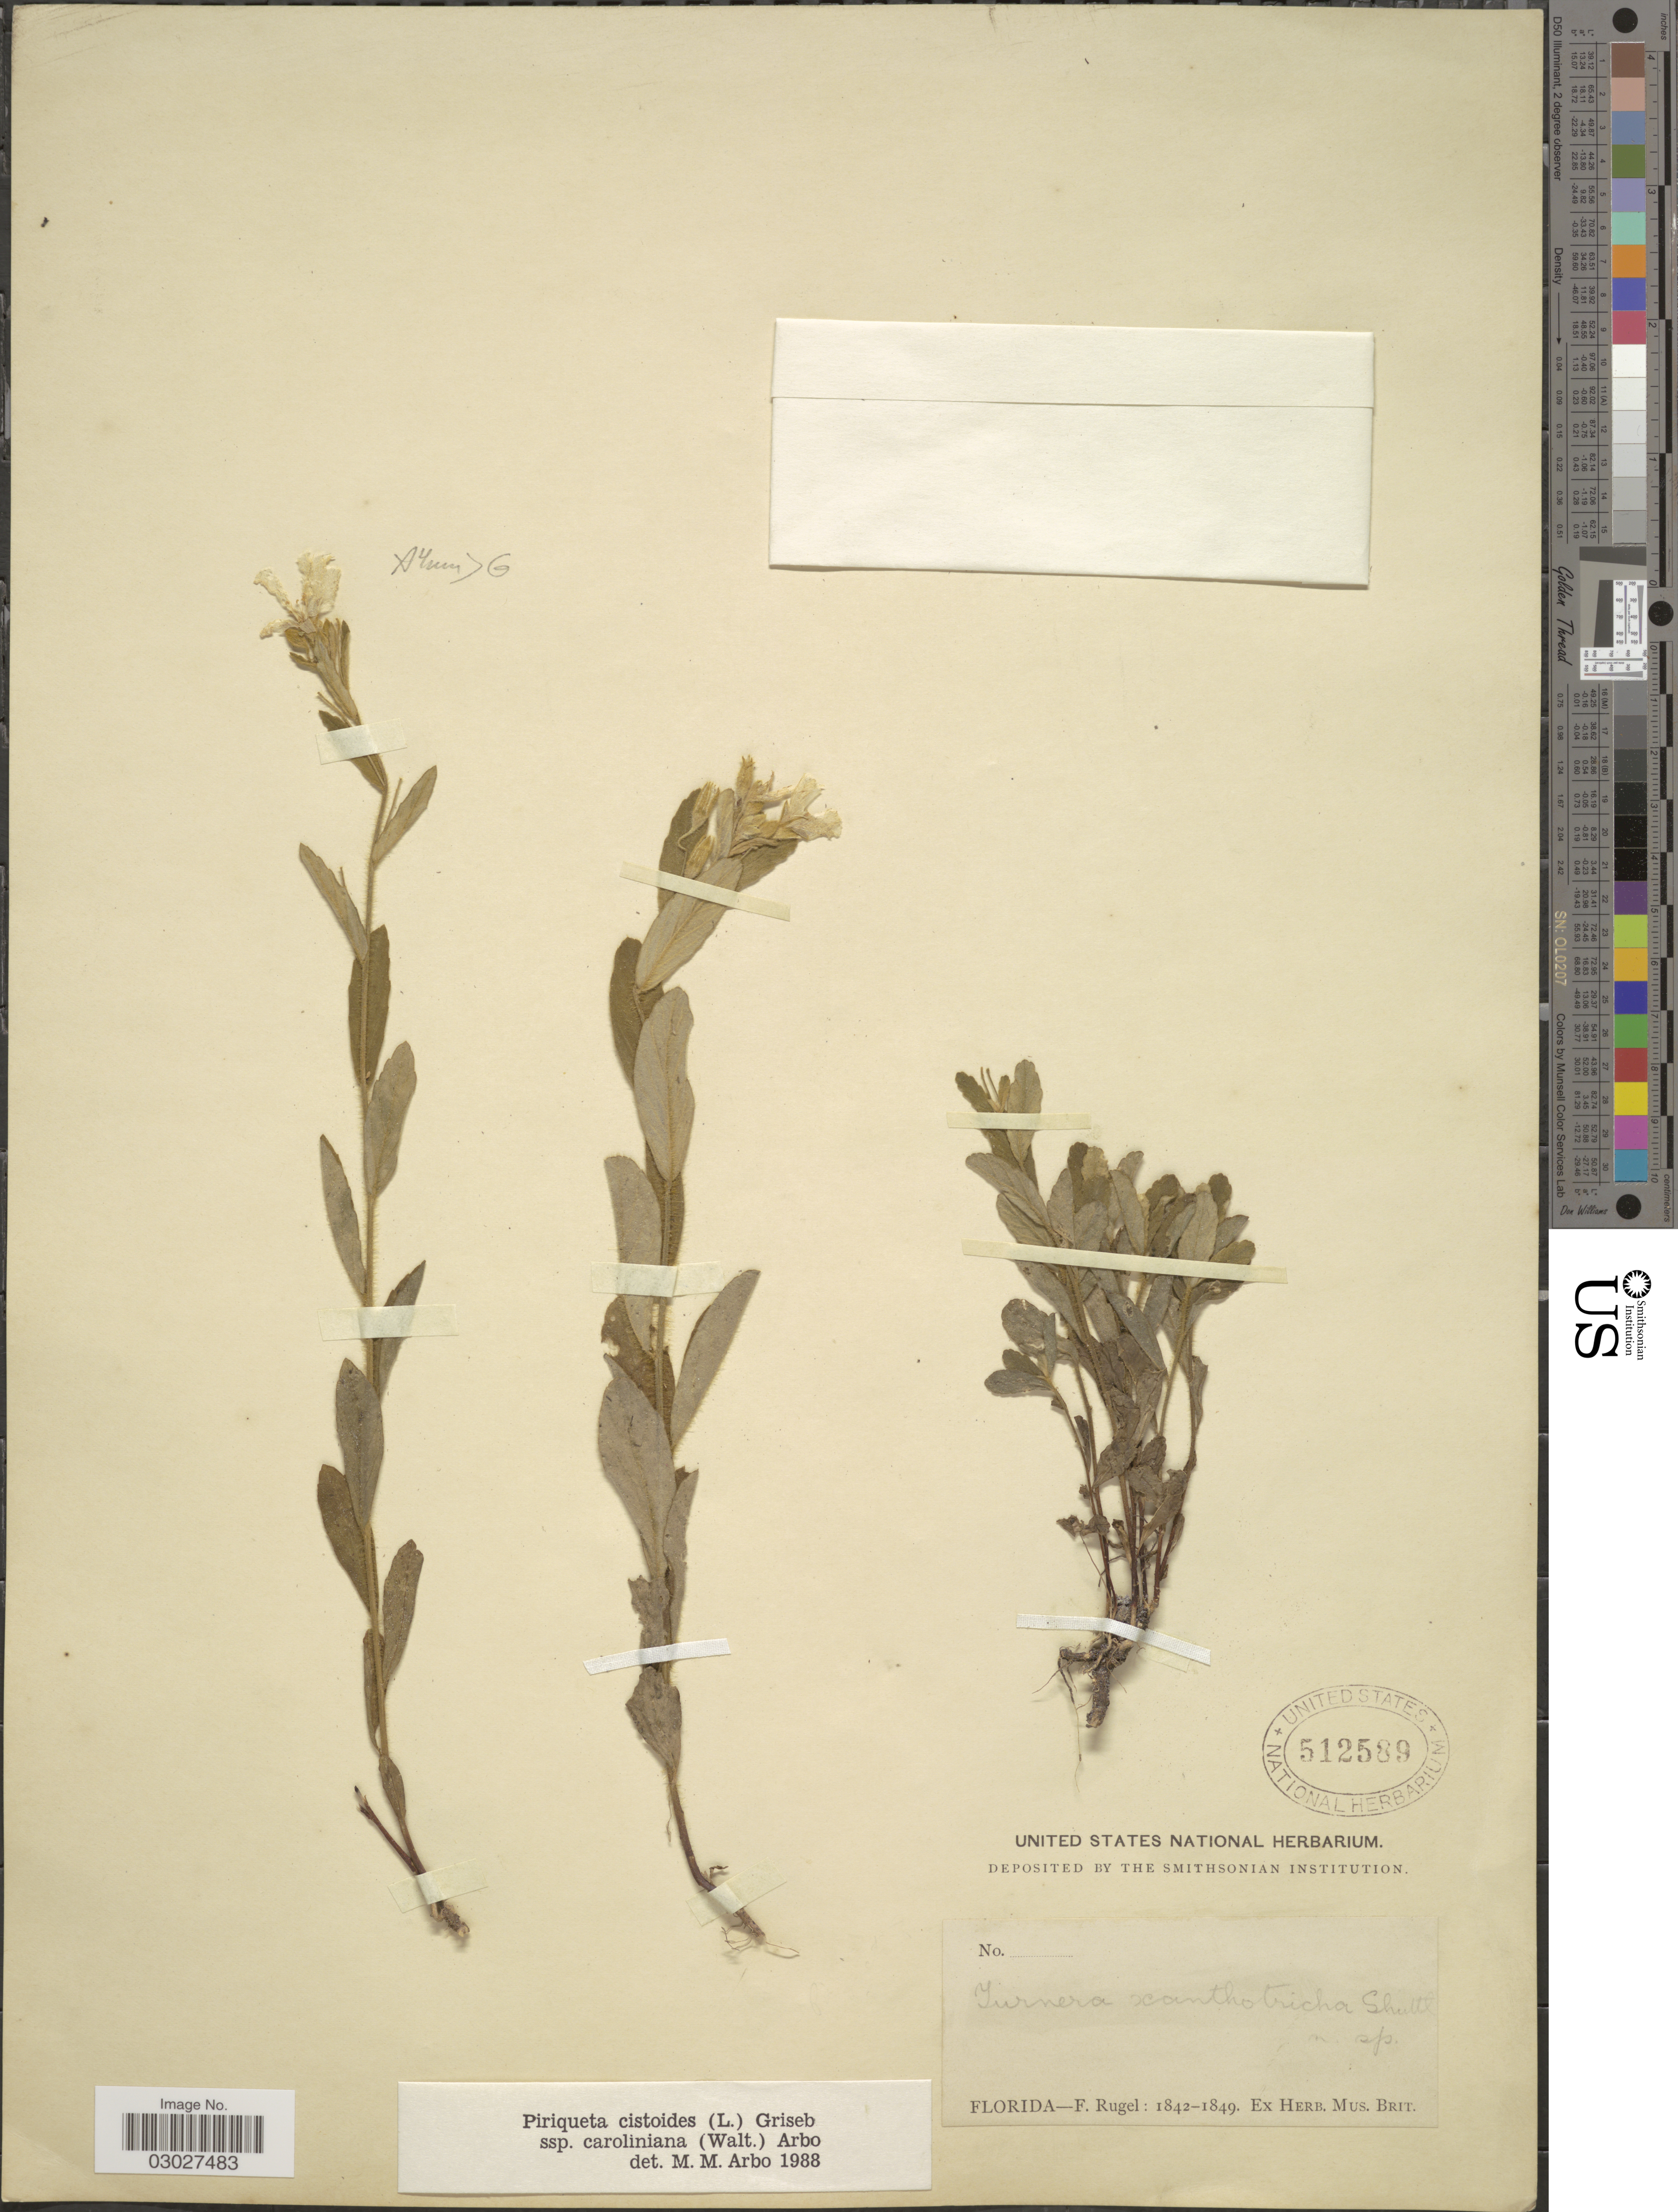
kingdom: Plantae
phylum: Tracheophyta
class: Magnoliopsida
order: Malpighiales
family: Turneraceae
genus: Piriqueta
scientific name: Piriqueta cistoides subsp. caroliniana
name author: (Walter) Arbo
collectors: F. Rugel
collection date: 1842/1849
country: United States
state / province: Florida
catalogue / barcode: US 512589